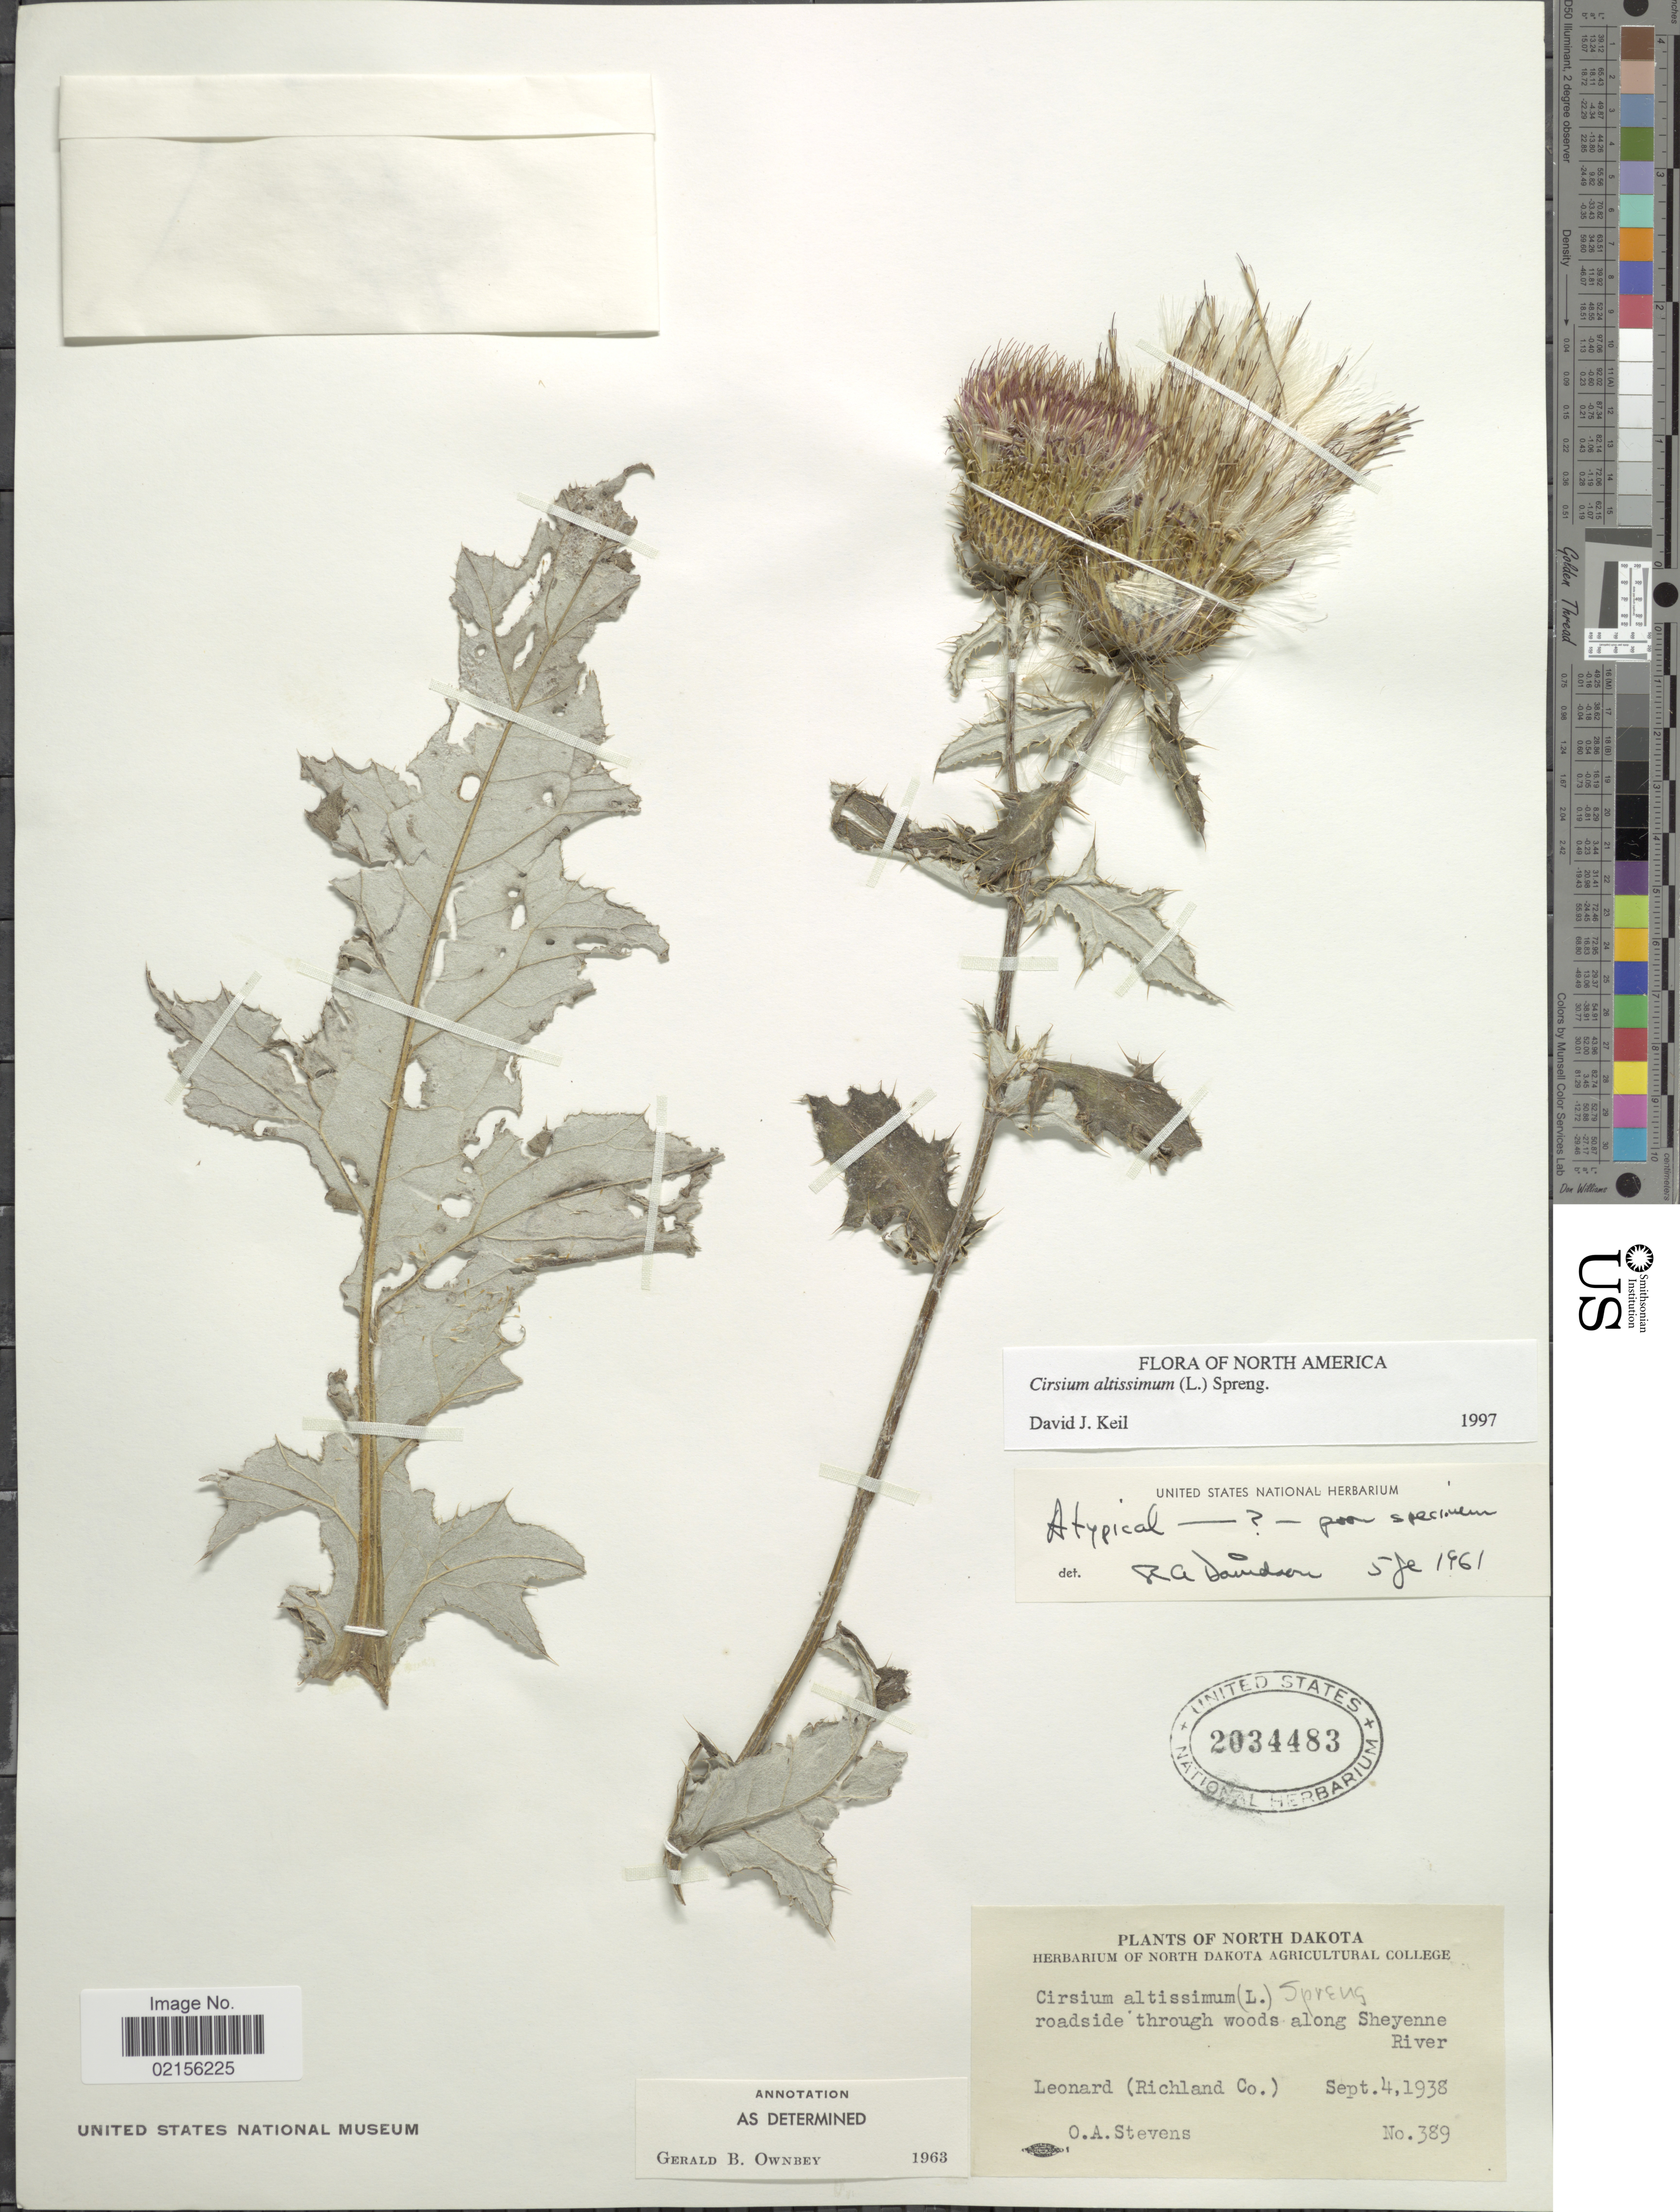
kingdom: Plantae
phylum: Tracheophyta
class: Magnoliopsida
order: Asterales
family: Asteraceae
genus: Cirsium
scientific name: Cirsium altissimum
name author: (L.) Spreng.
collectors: O. A. Stevens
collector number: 389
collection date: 1938-09-04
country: United States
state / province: North Dakota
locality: Roadside through woods along Sheyenne River Leonard (Richland Co)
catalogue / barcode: US 2034483